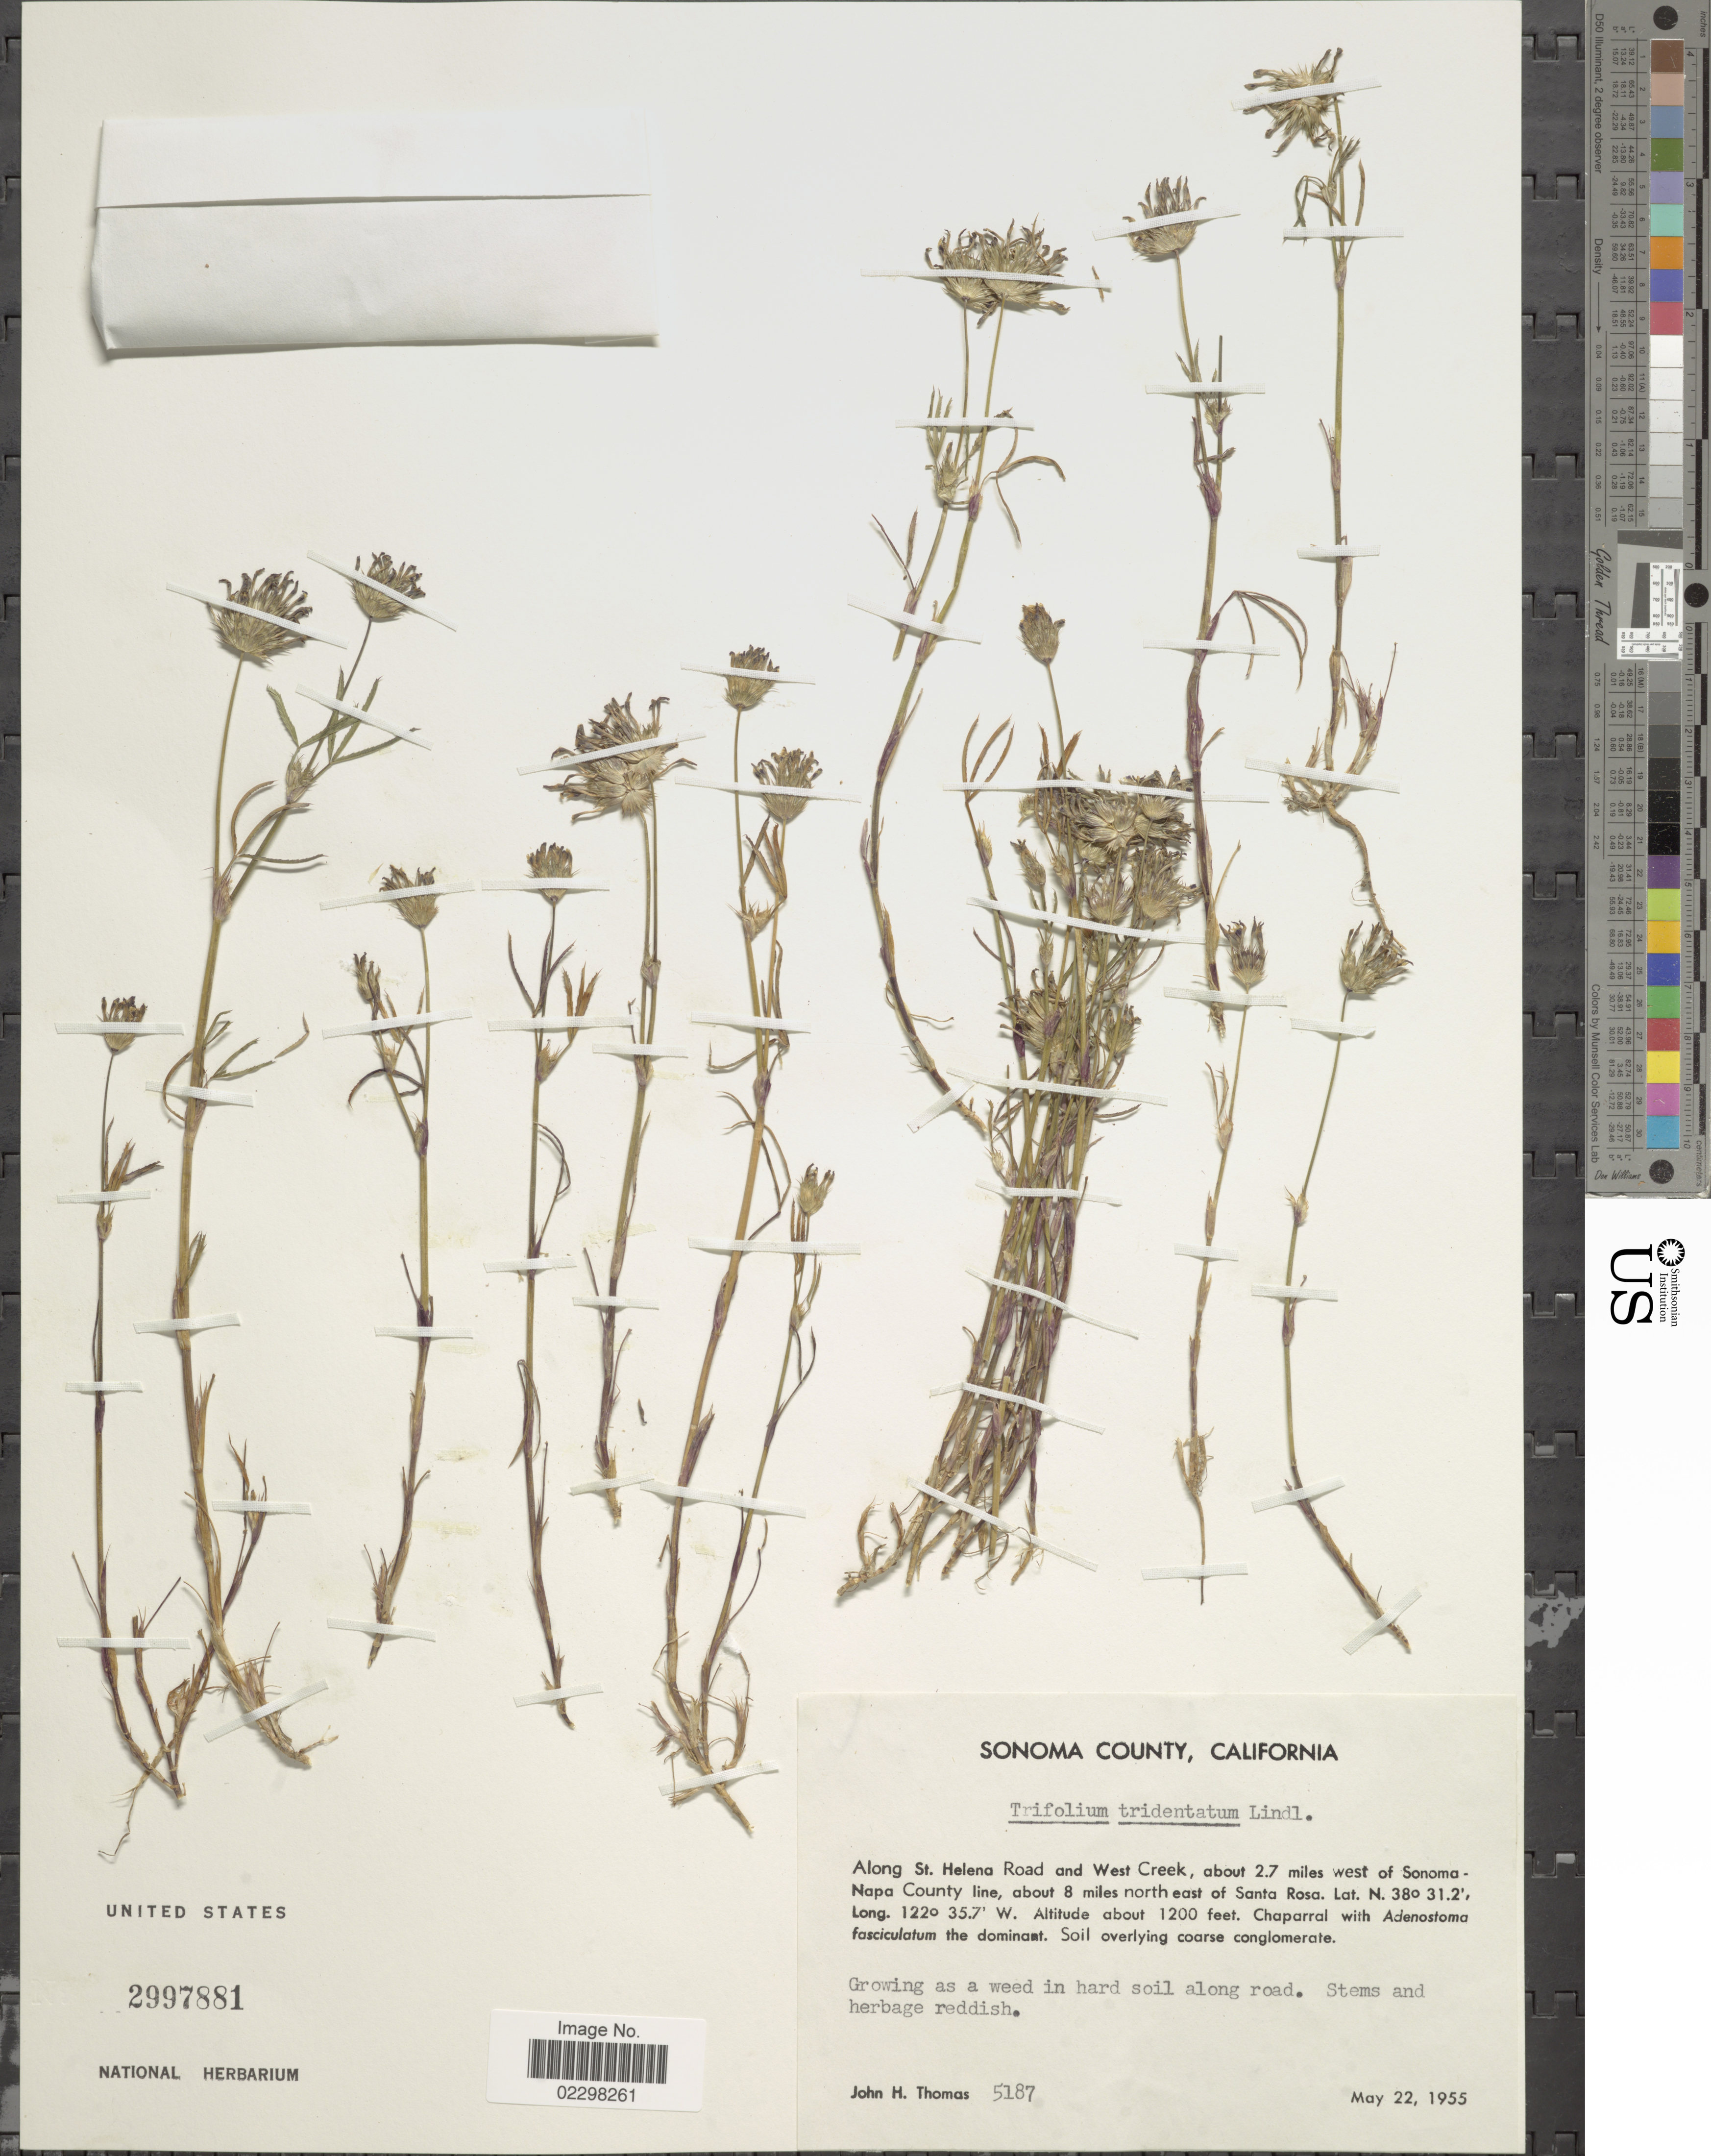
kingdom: Plantae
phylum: Tracheophyta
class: Magnoliopsida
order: Fabales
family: Fabaceae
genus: Trifolium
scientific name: Trifolium tridentatum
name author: Lindl.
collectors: J. H. Thomas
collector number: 5187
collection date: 1955-05-22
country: United States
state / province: California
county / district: Sonoma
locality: Sonoma County, California, Along St, Helena Road and West Creek, about 2.7 miles west of Sonoma - Napo County line, about 8 miles north east of Santa Rosa.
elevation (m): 366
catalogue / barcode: US 2997881